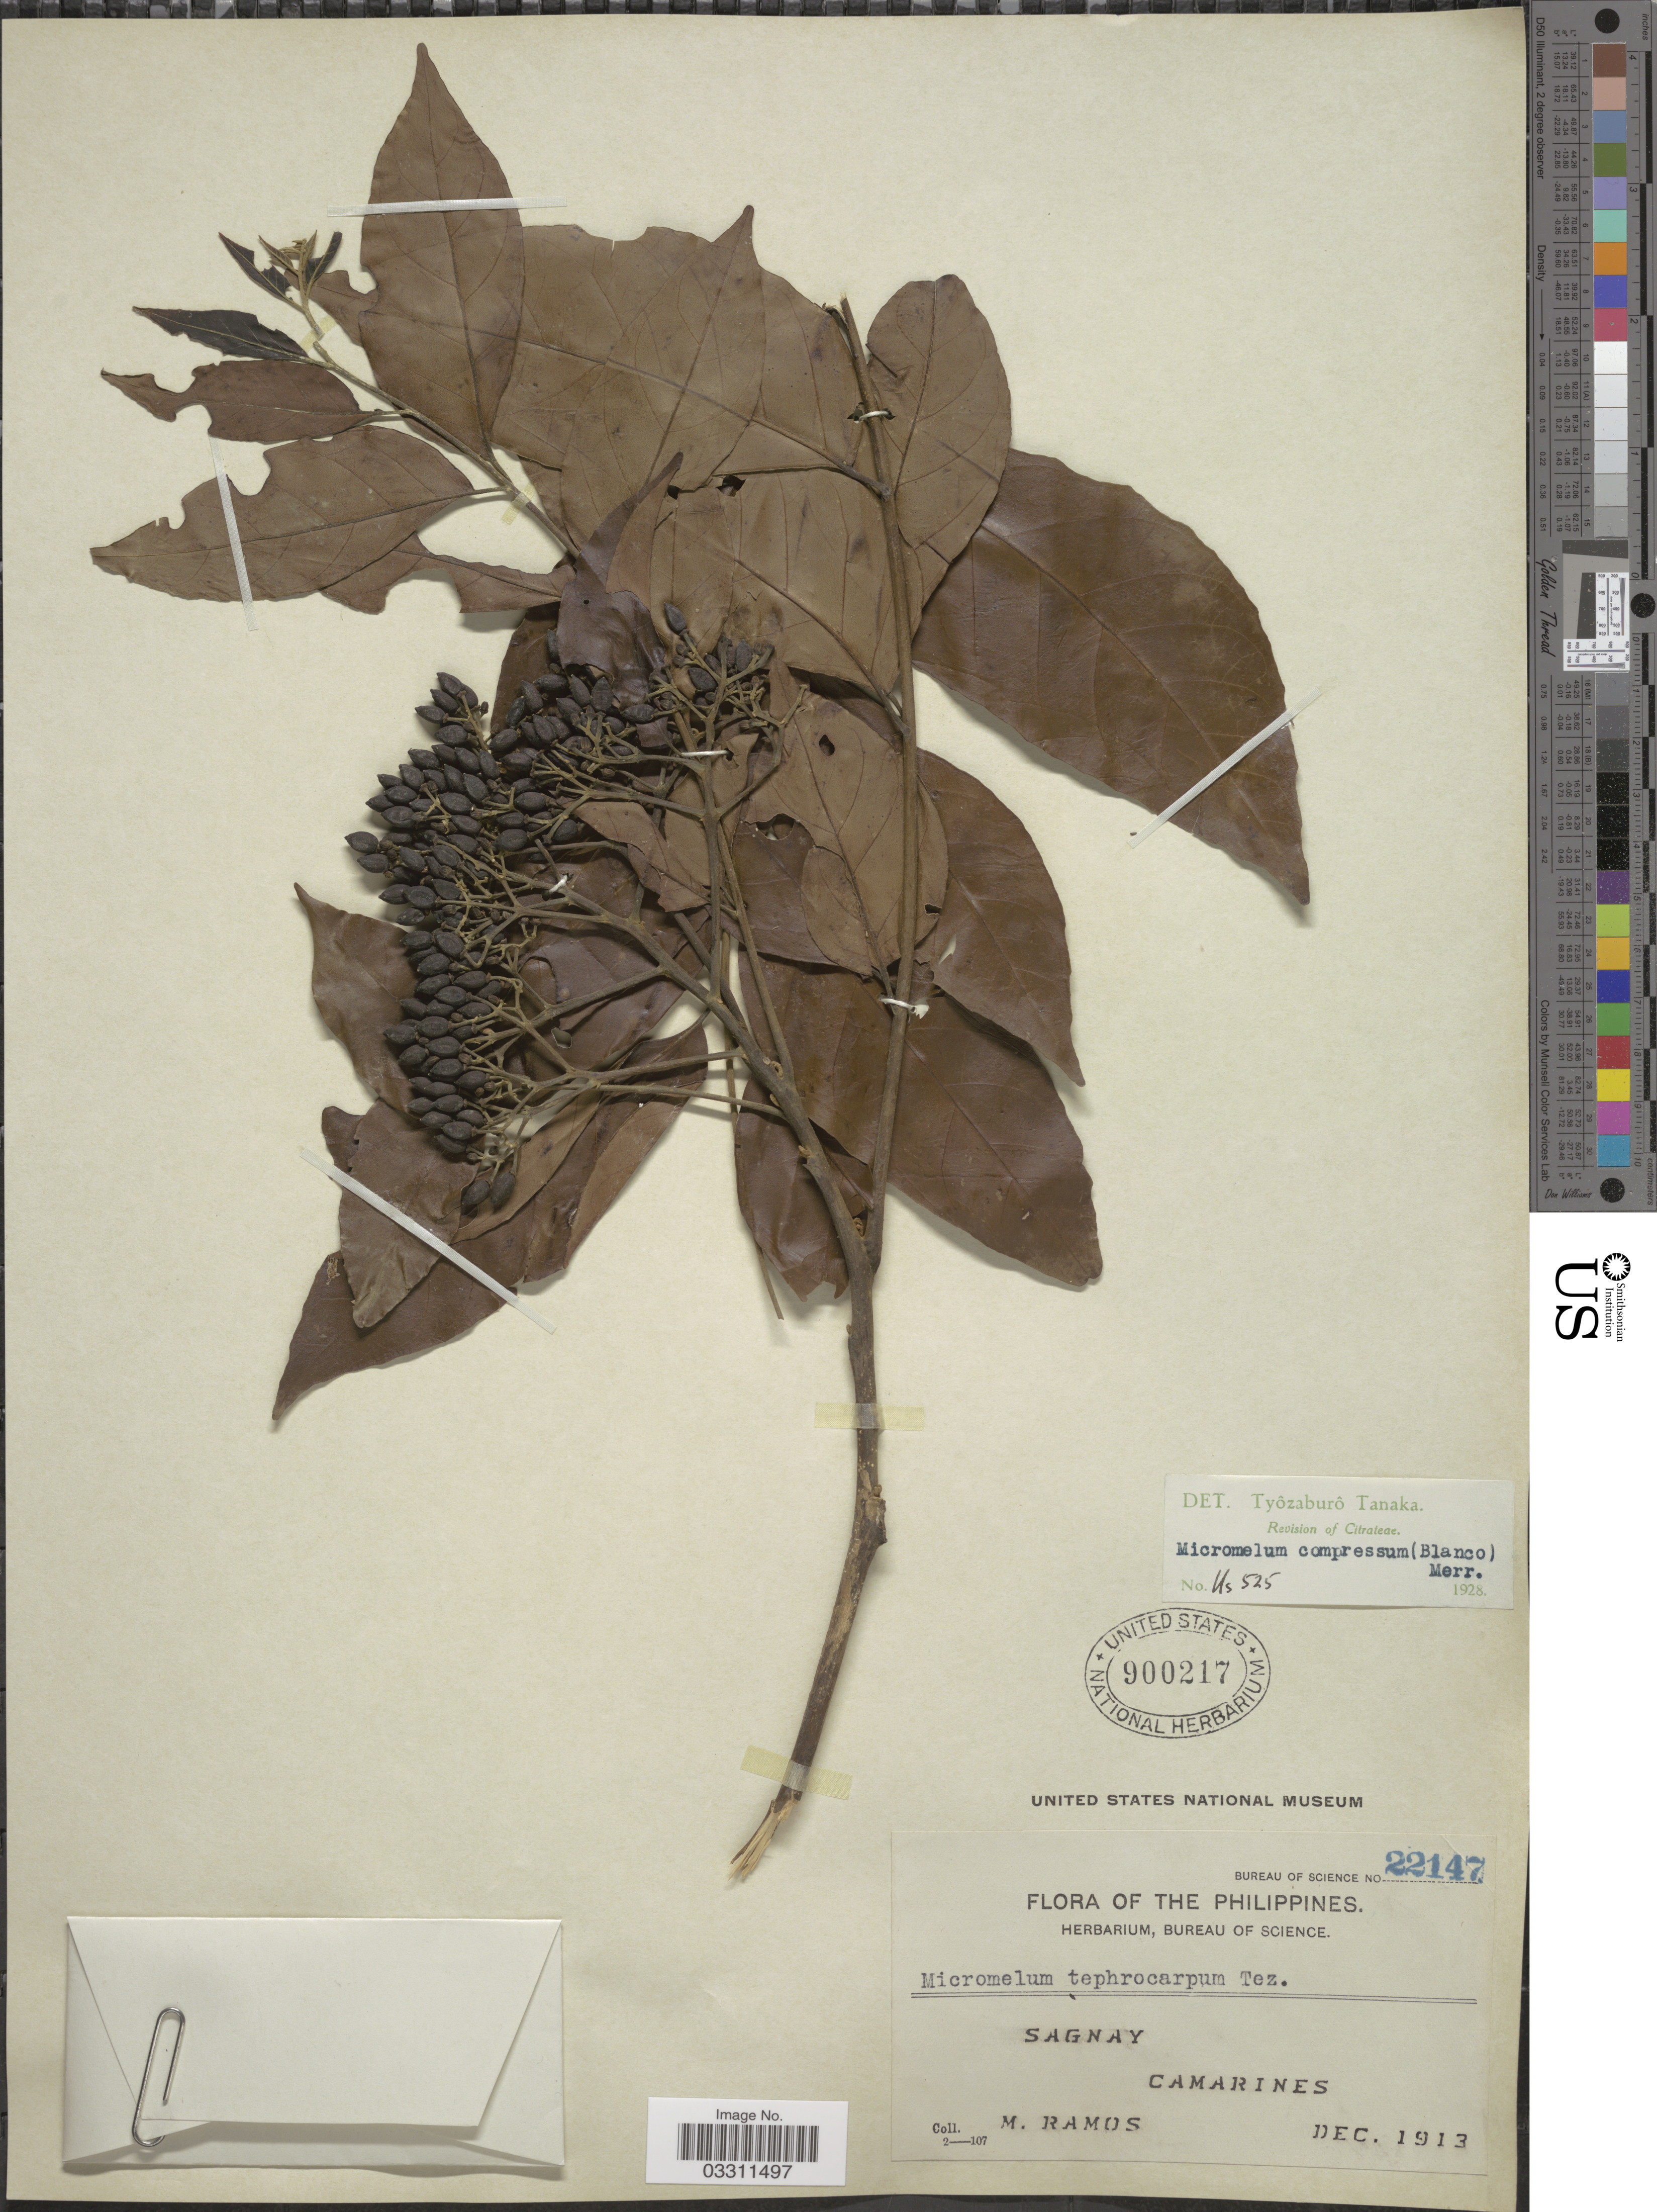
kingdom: Plantae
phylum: Tracheophyta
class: Magnoliopsida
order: Sapindales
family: Rutaceae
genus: Micromelum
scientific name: Micromelum compressum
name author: (Blanco) Merr.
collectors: M. Ramos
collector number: Bureau of Science 22147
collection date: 1913-12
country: Philippines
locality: Sagnay, Camarines.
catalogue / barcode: US 900217